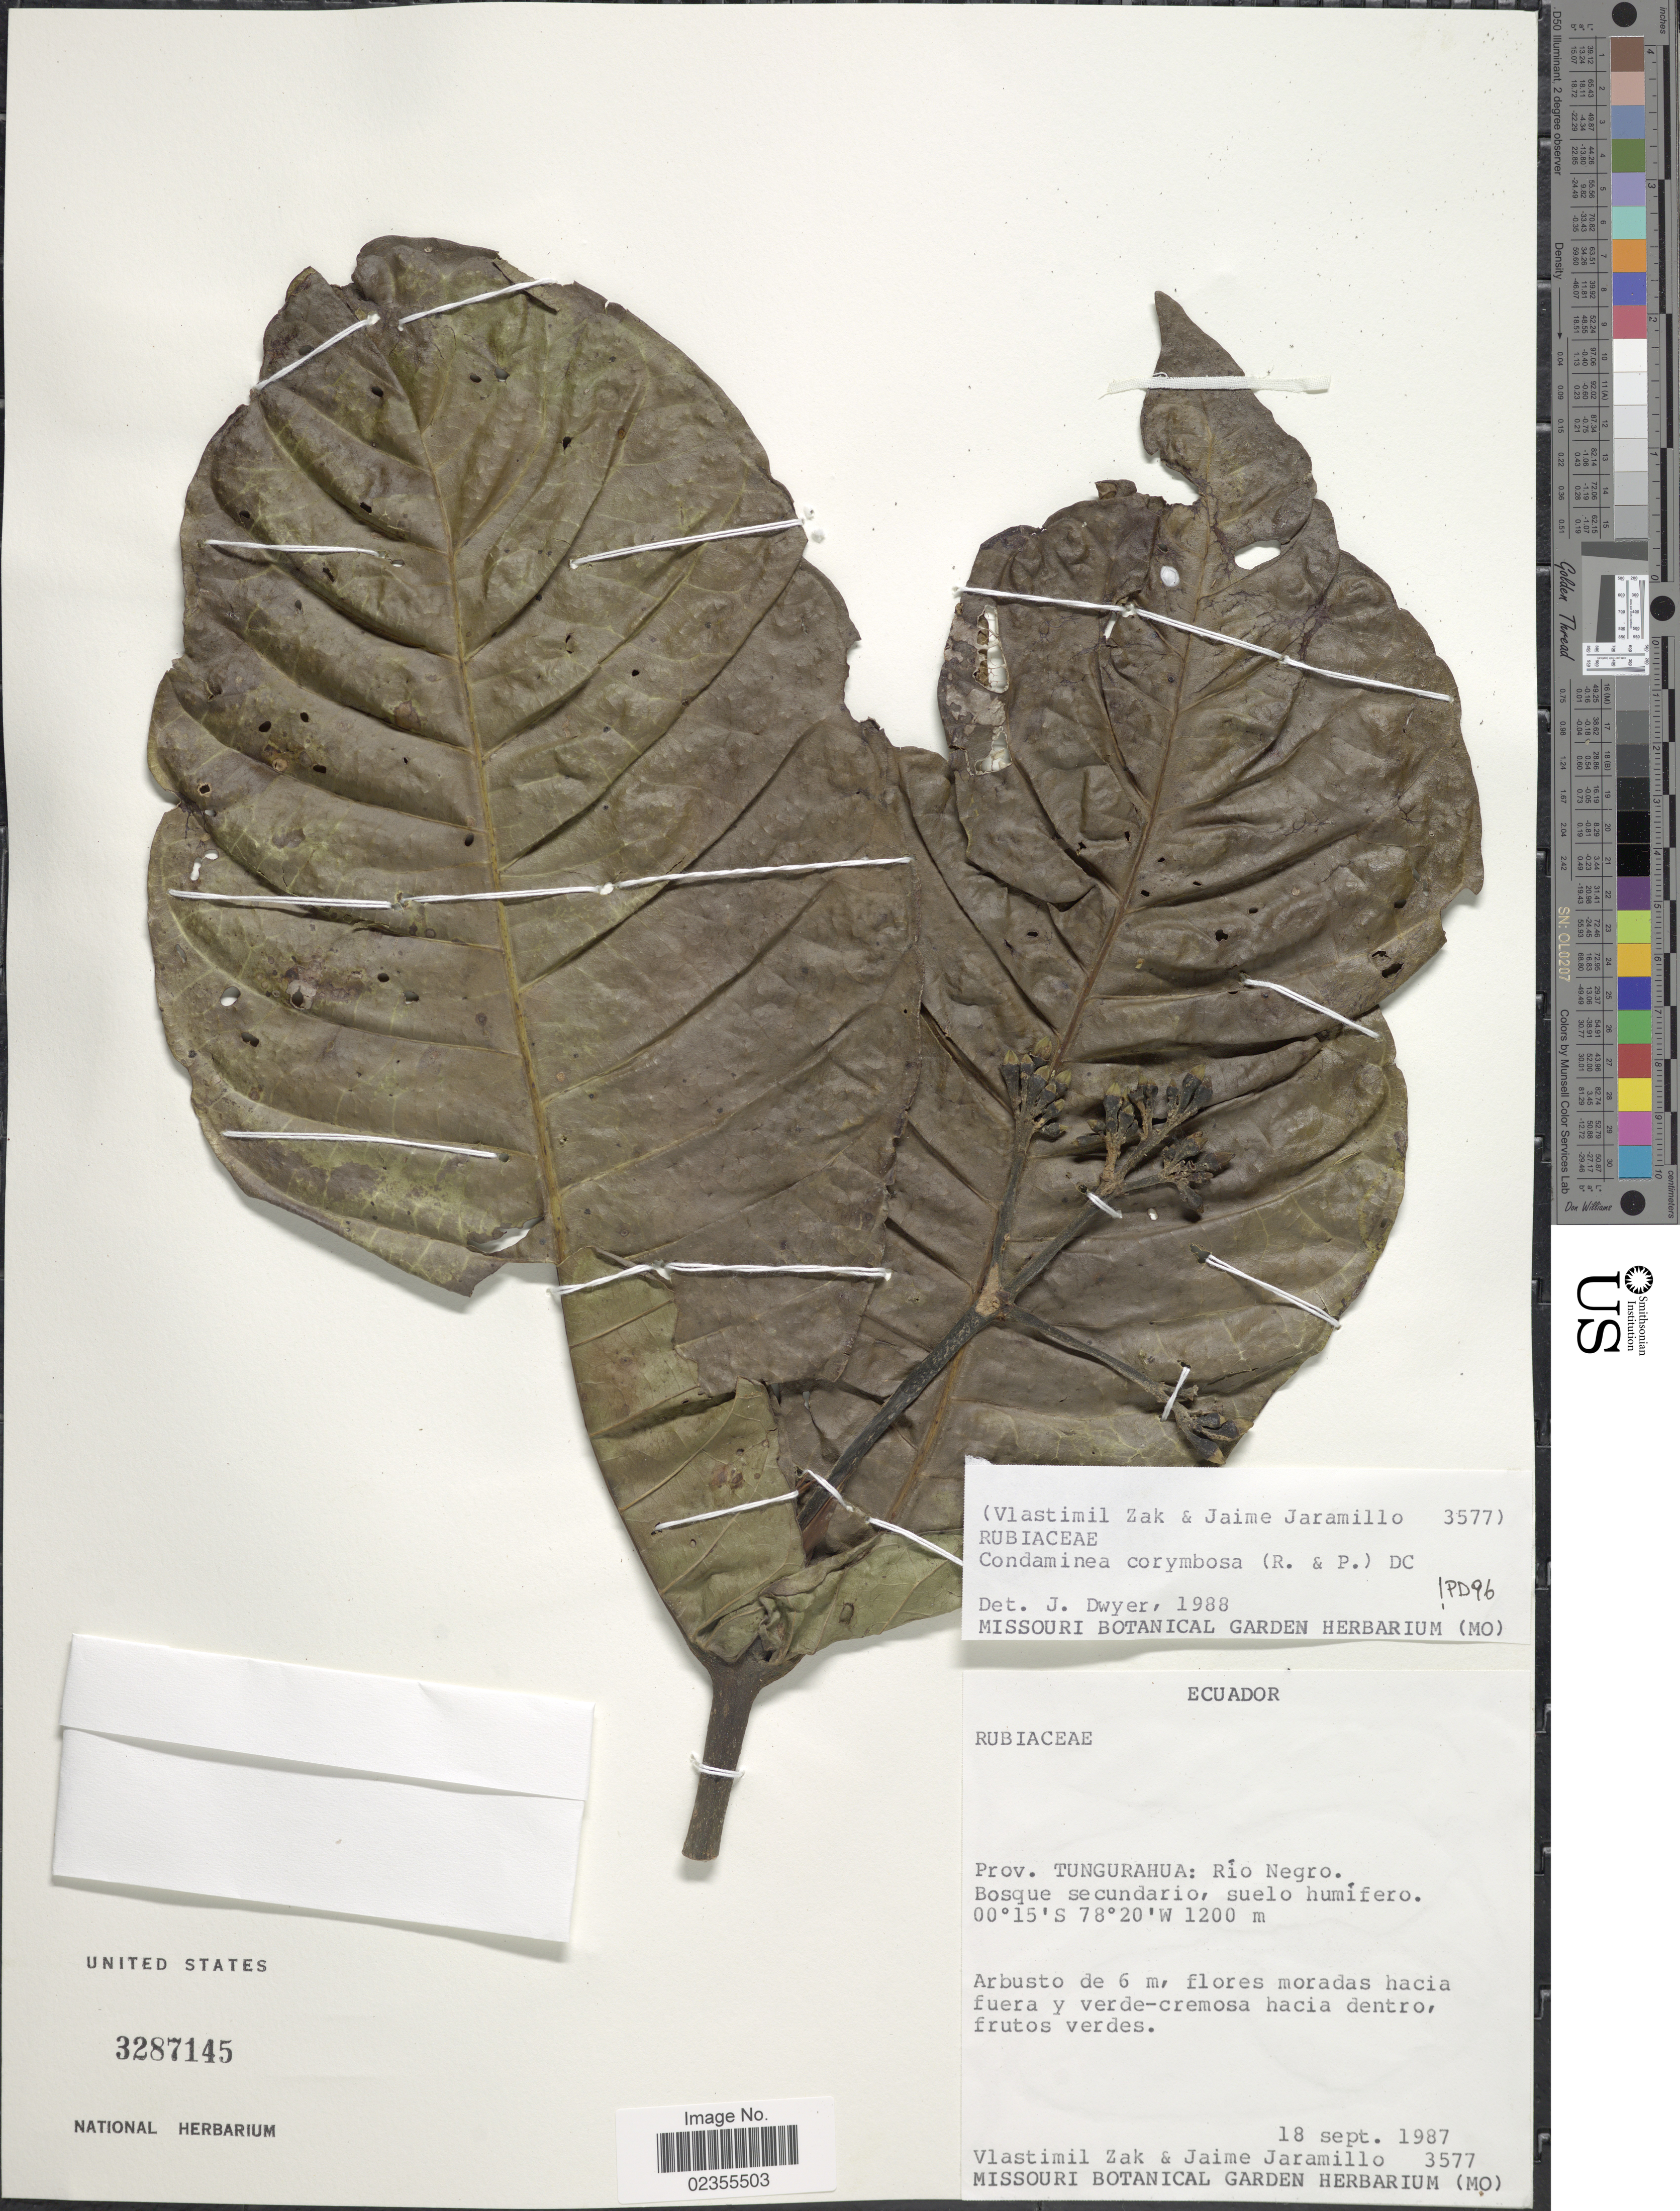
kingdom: Plantae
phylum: Tracheophyta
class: Magnoliopsida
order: Gentianales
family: Rubiaceae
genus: Condaminea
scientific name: Condaminea corymbosa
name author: (Ruiz & Pav.) DC.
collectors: V. Zak & J. Jaramillo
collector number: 3577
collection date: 1987-09-18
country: Ecuador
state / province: Tungurahua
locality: Rio Negro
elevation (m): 1200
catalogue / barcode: US 3287145